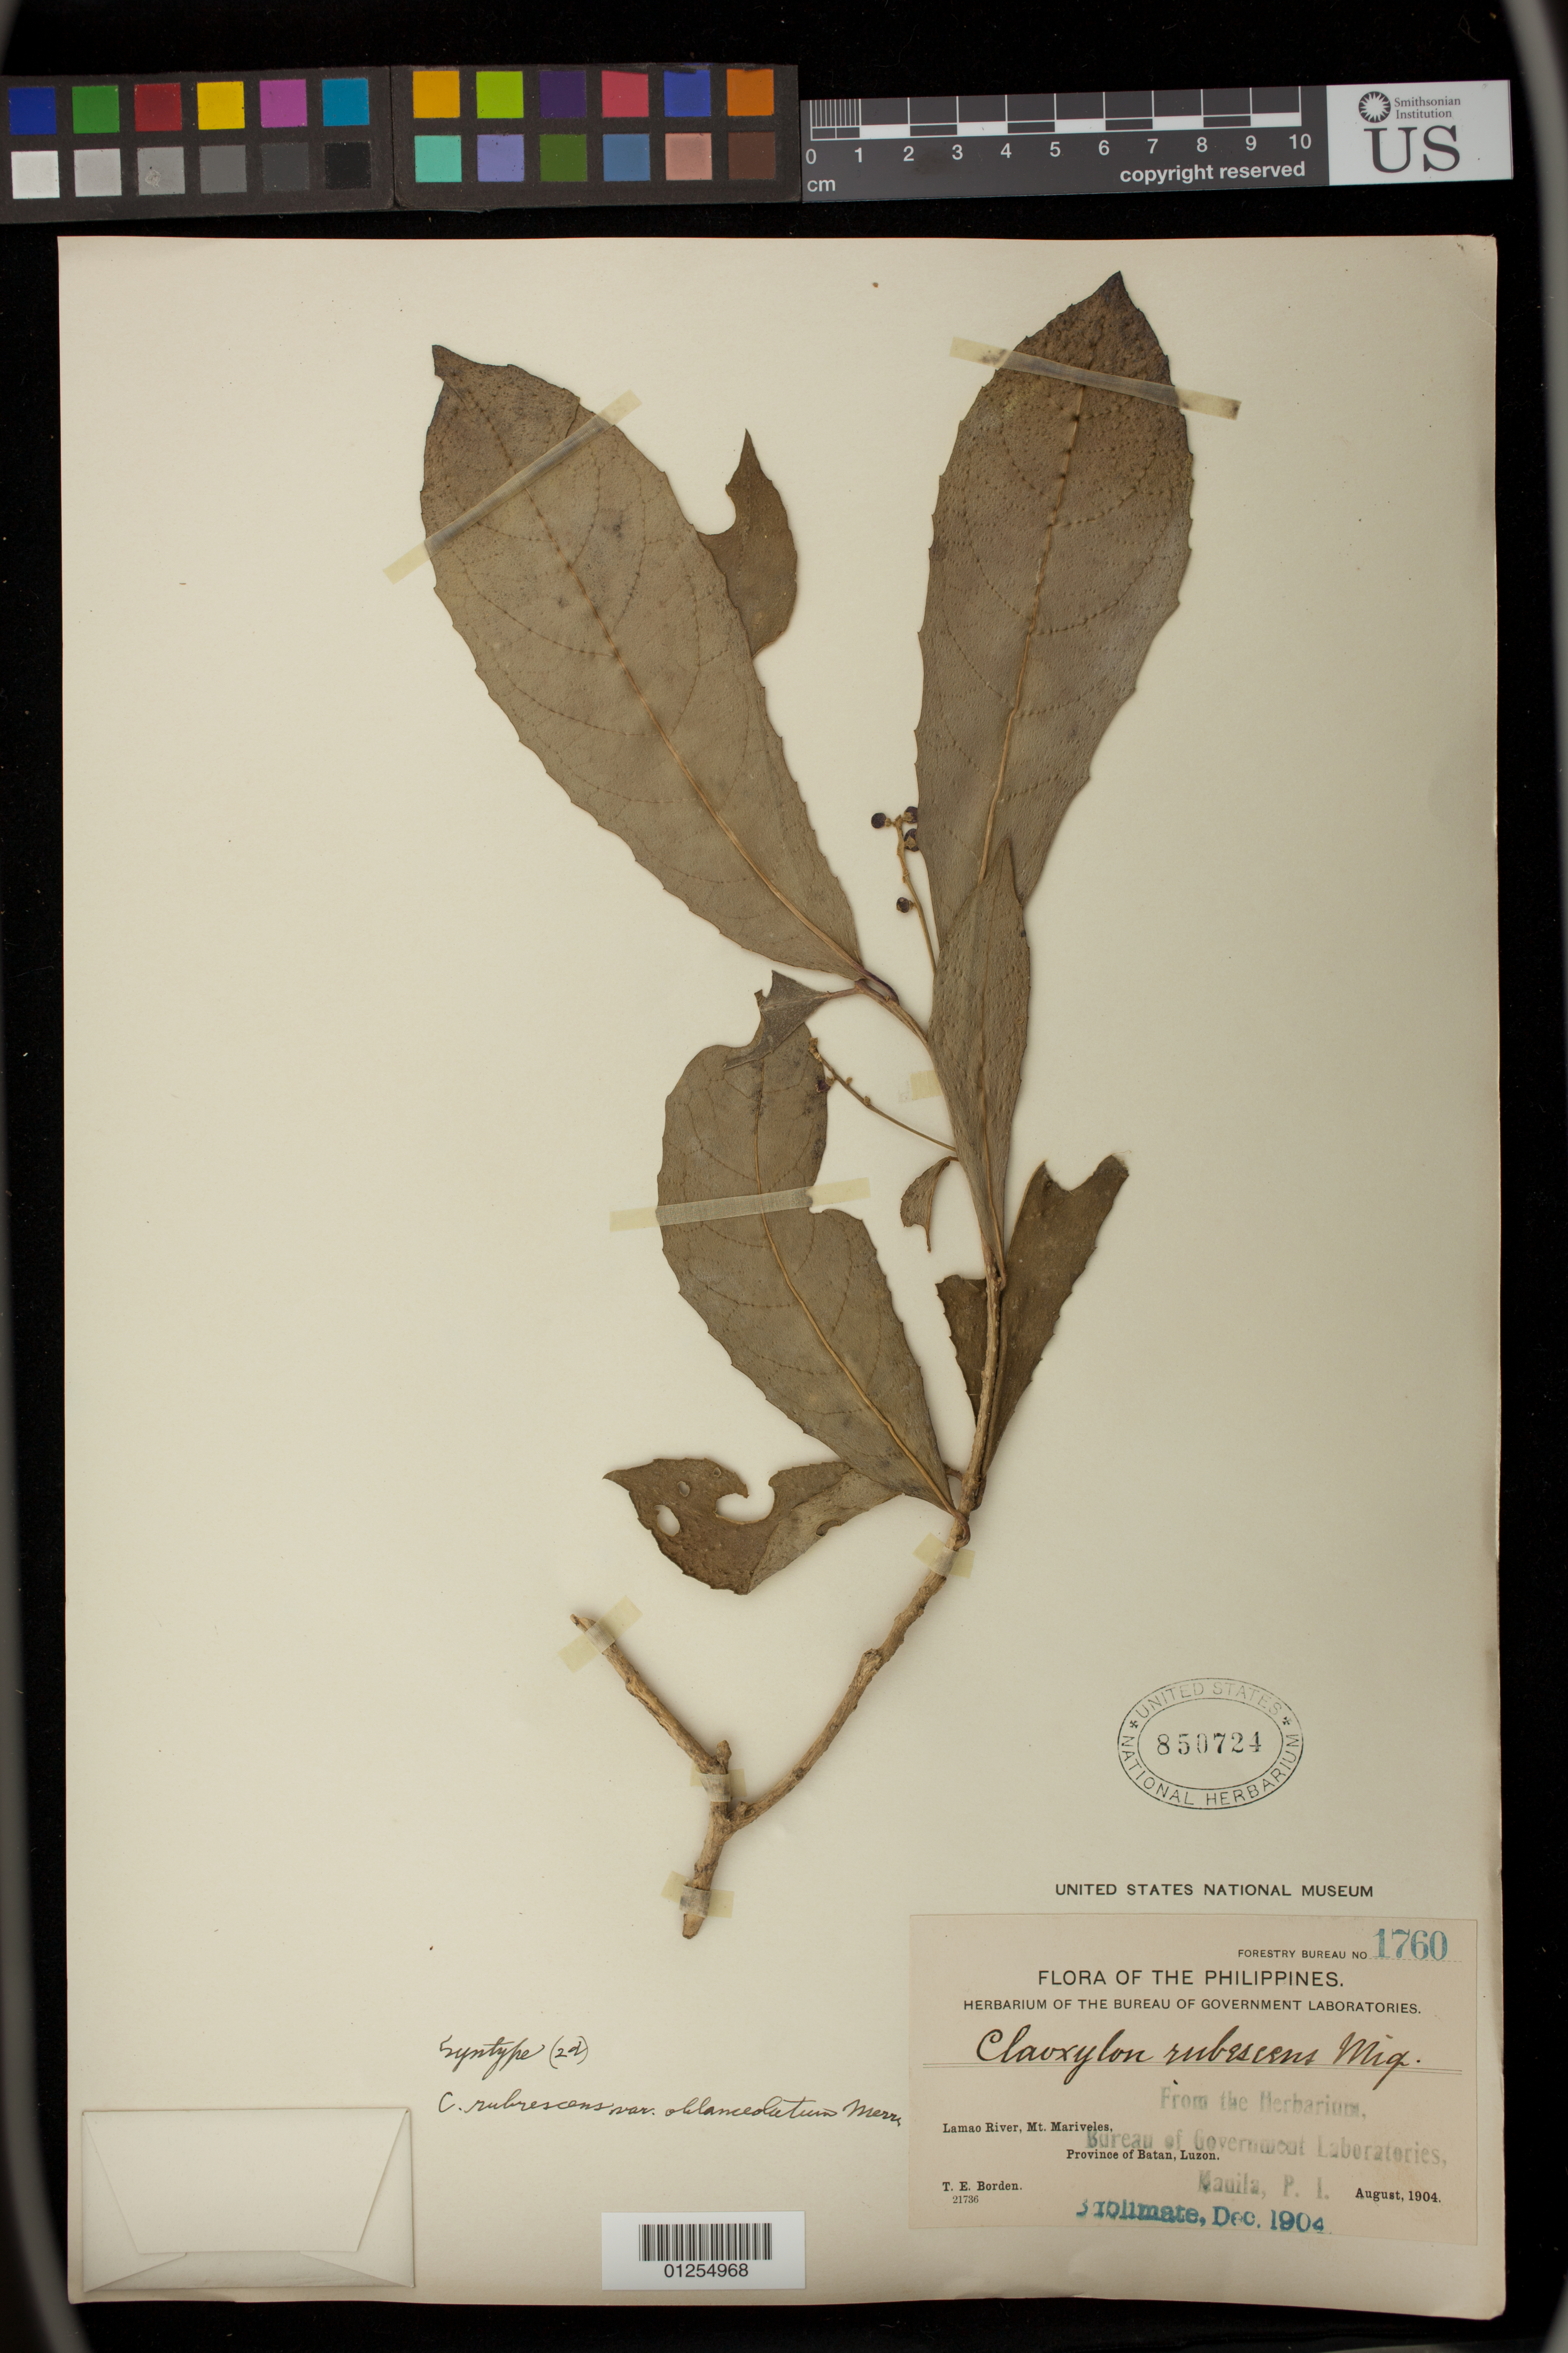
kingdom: Plantae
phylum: Tracheophyta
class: Magnoliopsida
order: Malpighiales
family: Euphorbiaceae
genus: Claoxylon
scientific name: Claoxylon rebescens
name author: Miq.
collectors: T. E. Borden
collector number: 1760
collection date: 1904-08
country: Philippines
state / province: Central Luzon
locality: Lamao River, Mt. Mariveles,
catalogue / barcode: US 850724